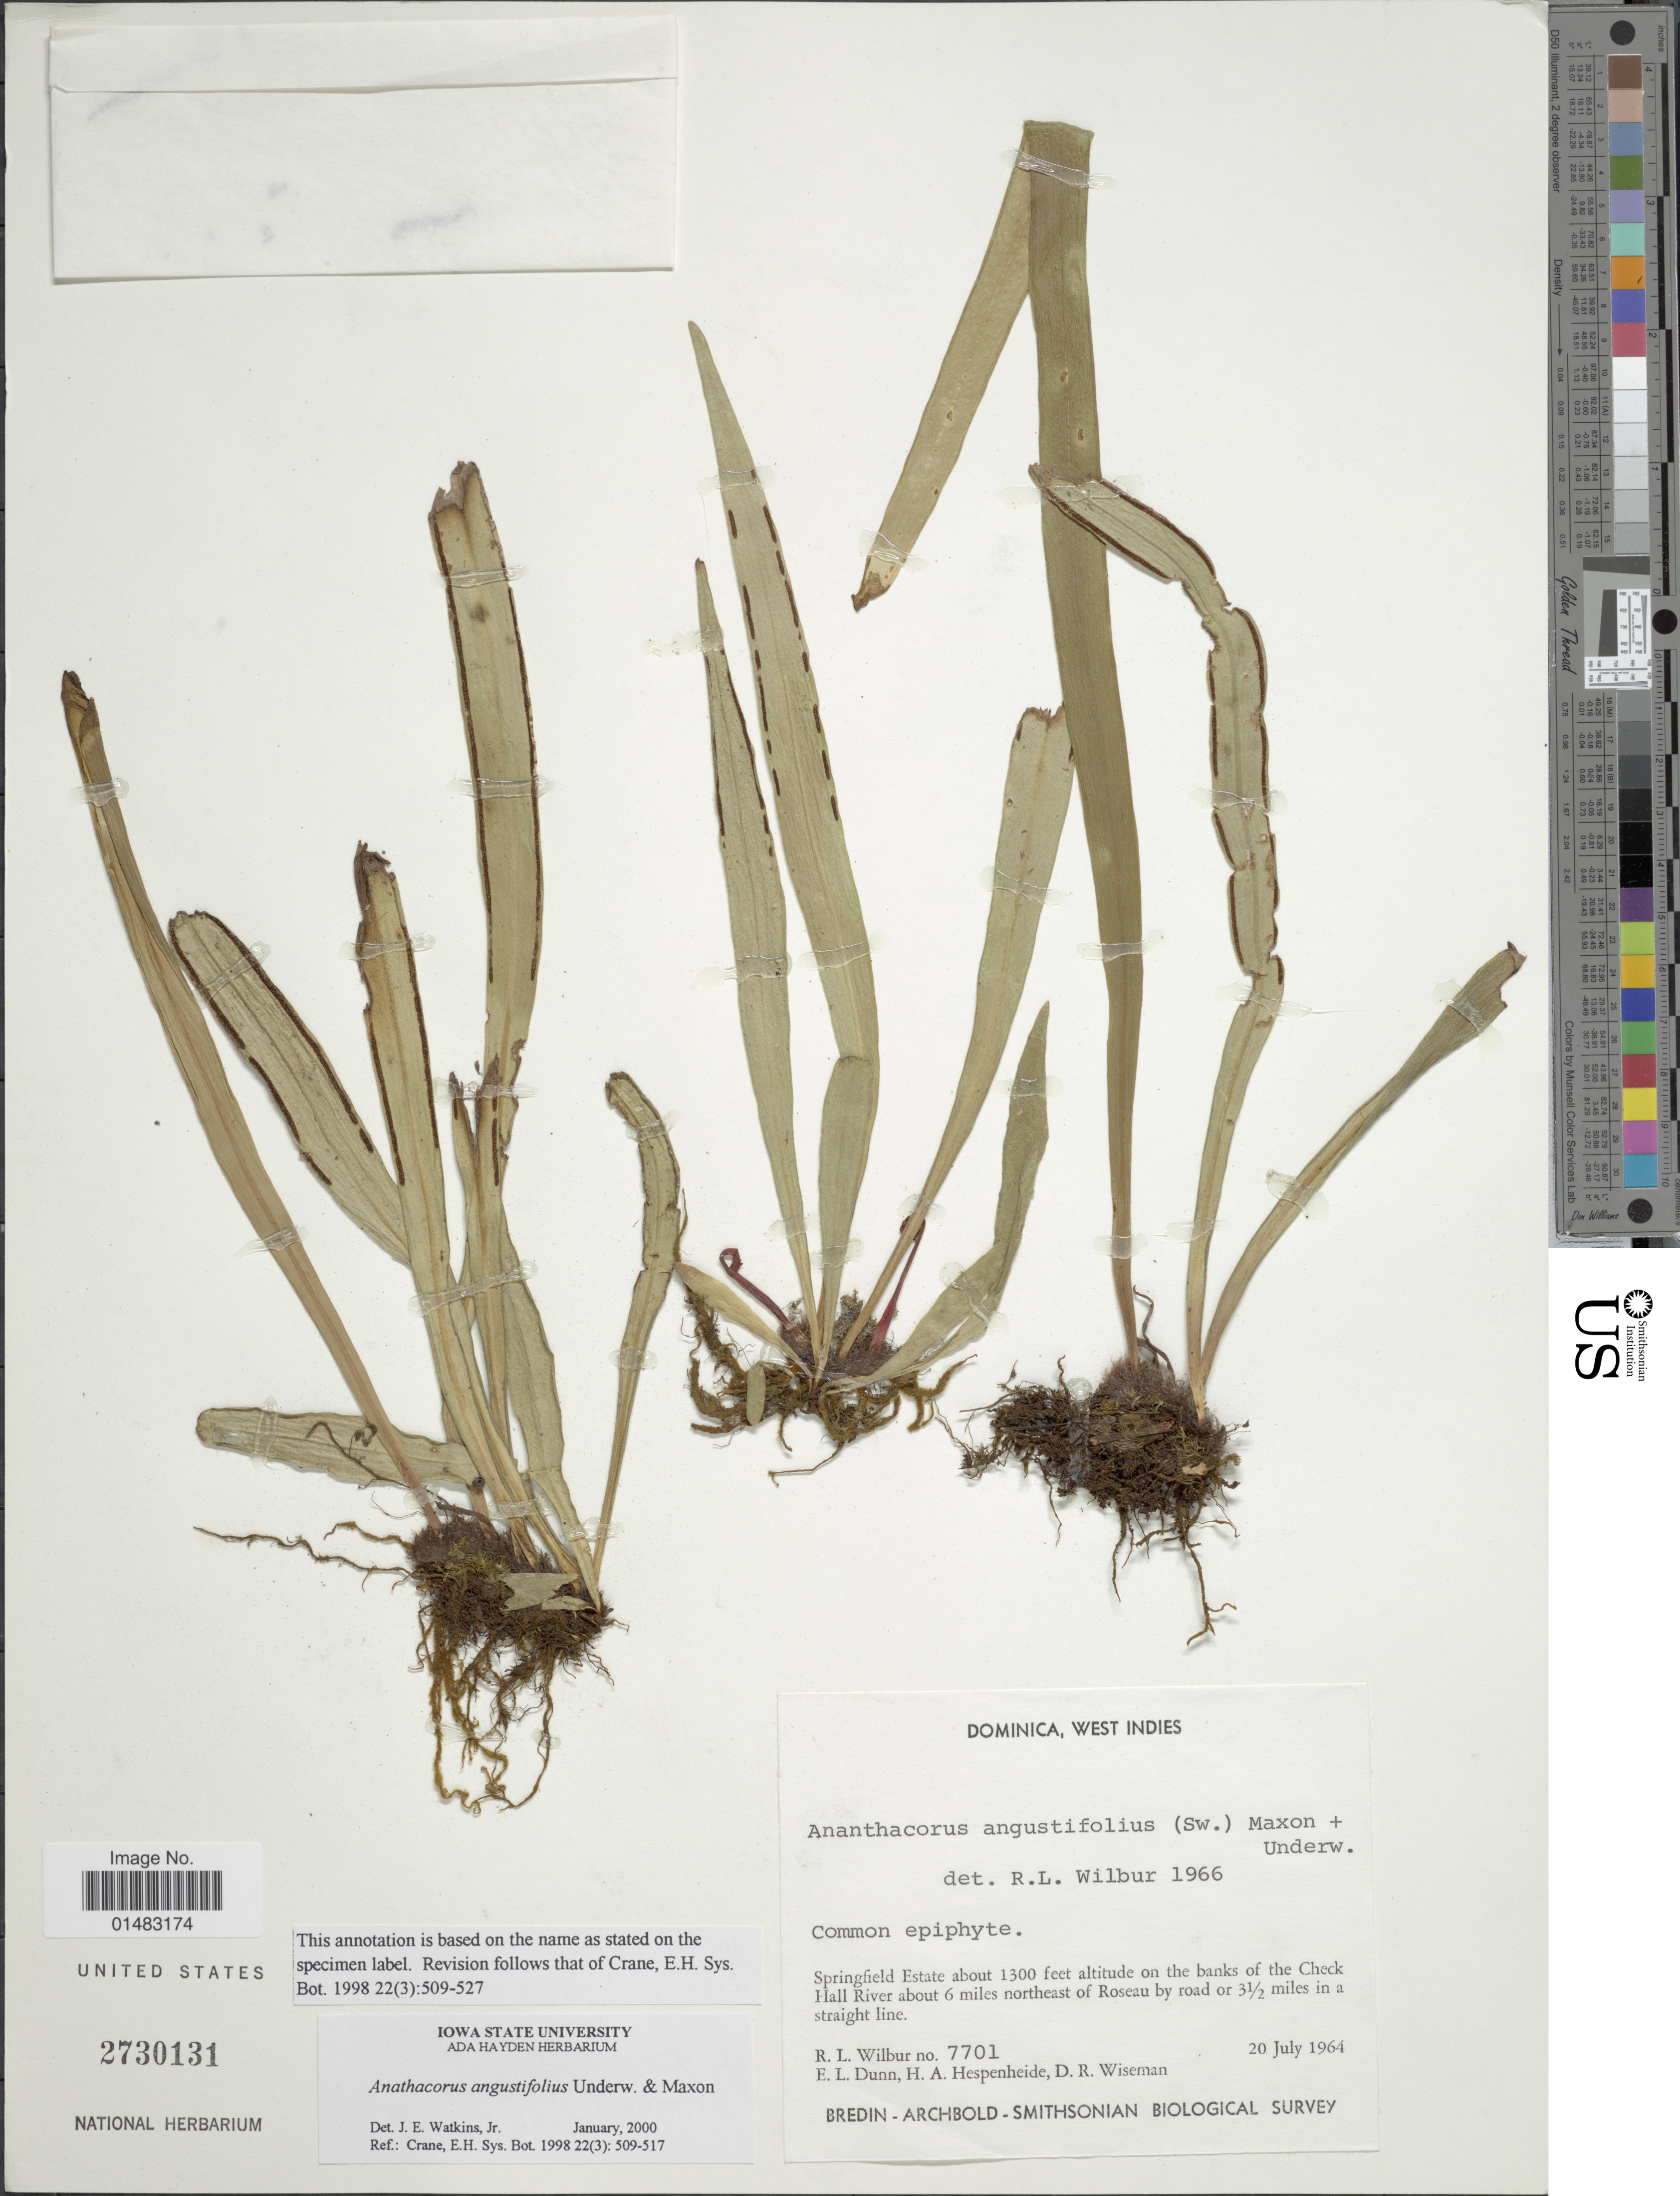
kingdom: Plantae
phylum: Tracheophyta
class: Polypodiopsida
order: Polypodiales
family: Pteridaceae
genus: Ananthacorus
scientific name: Ananthacorus angustifolius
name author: (Sw.) Underw. & Maxon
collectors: R. L. Wilbur, E. Dunn, H. A. Hespenheide & D. R. Wiseman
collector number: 7701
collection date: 1964-07-20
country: Dominica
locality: Springfield Estate on the banks of the Check Hall River about 6 miles northeast of Roseau by road or 3 1/2 miles in a straight line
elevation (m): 396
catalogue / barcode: US 2730131